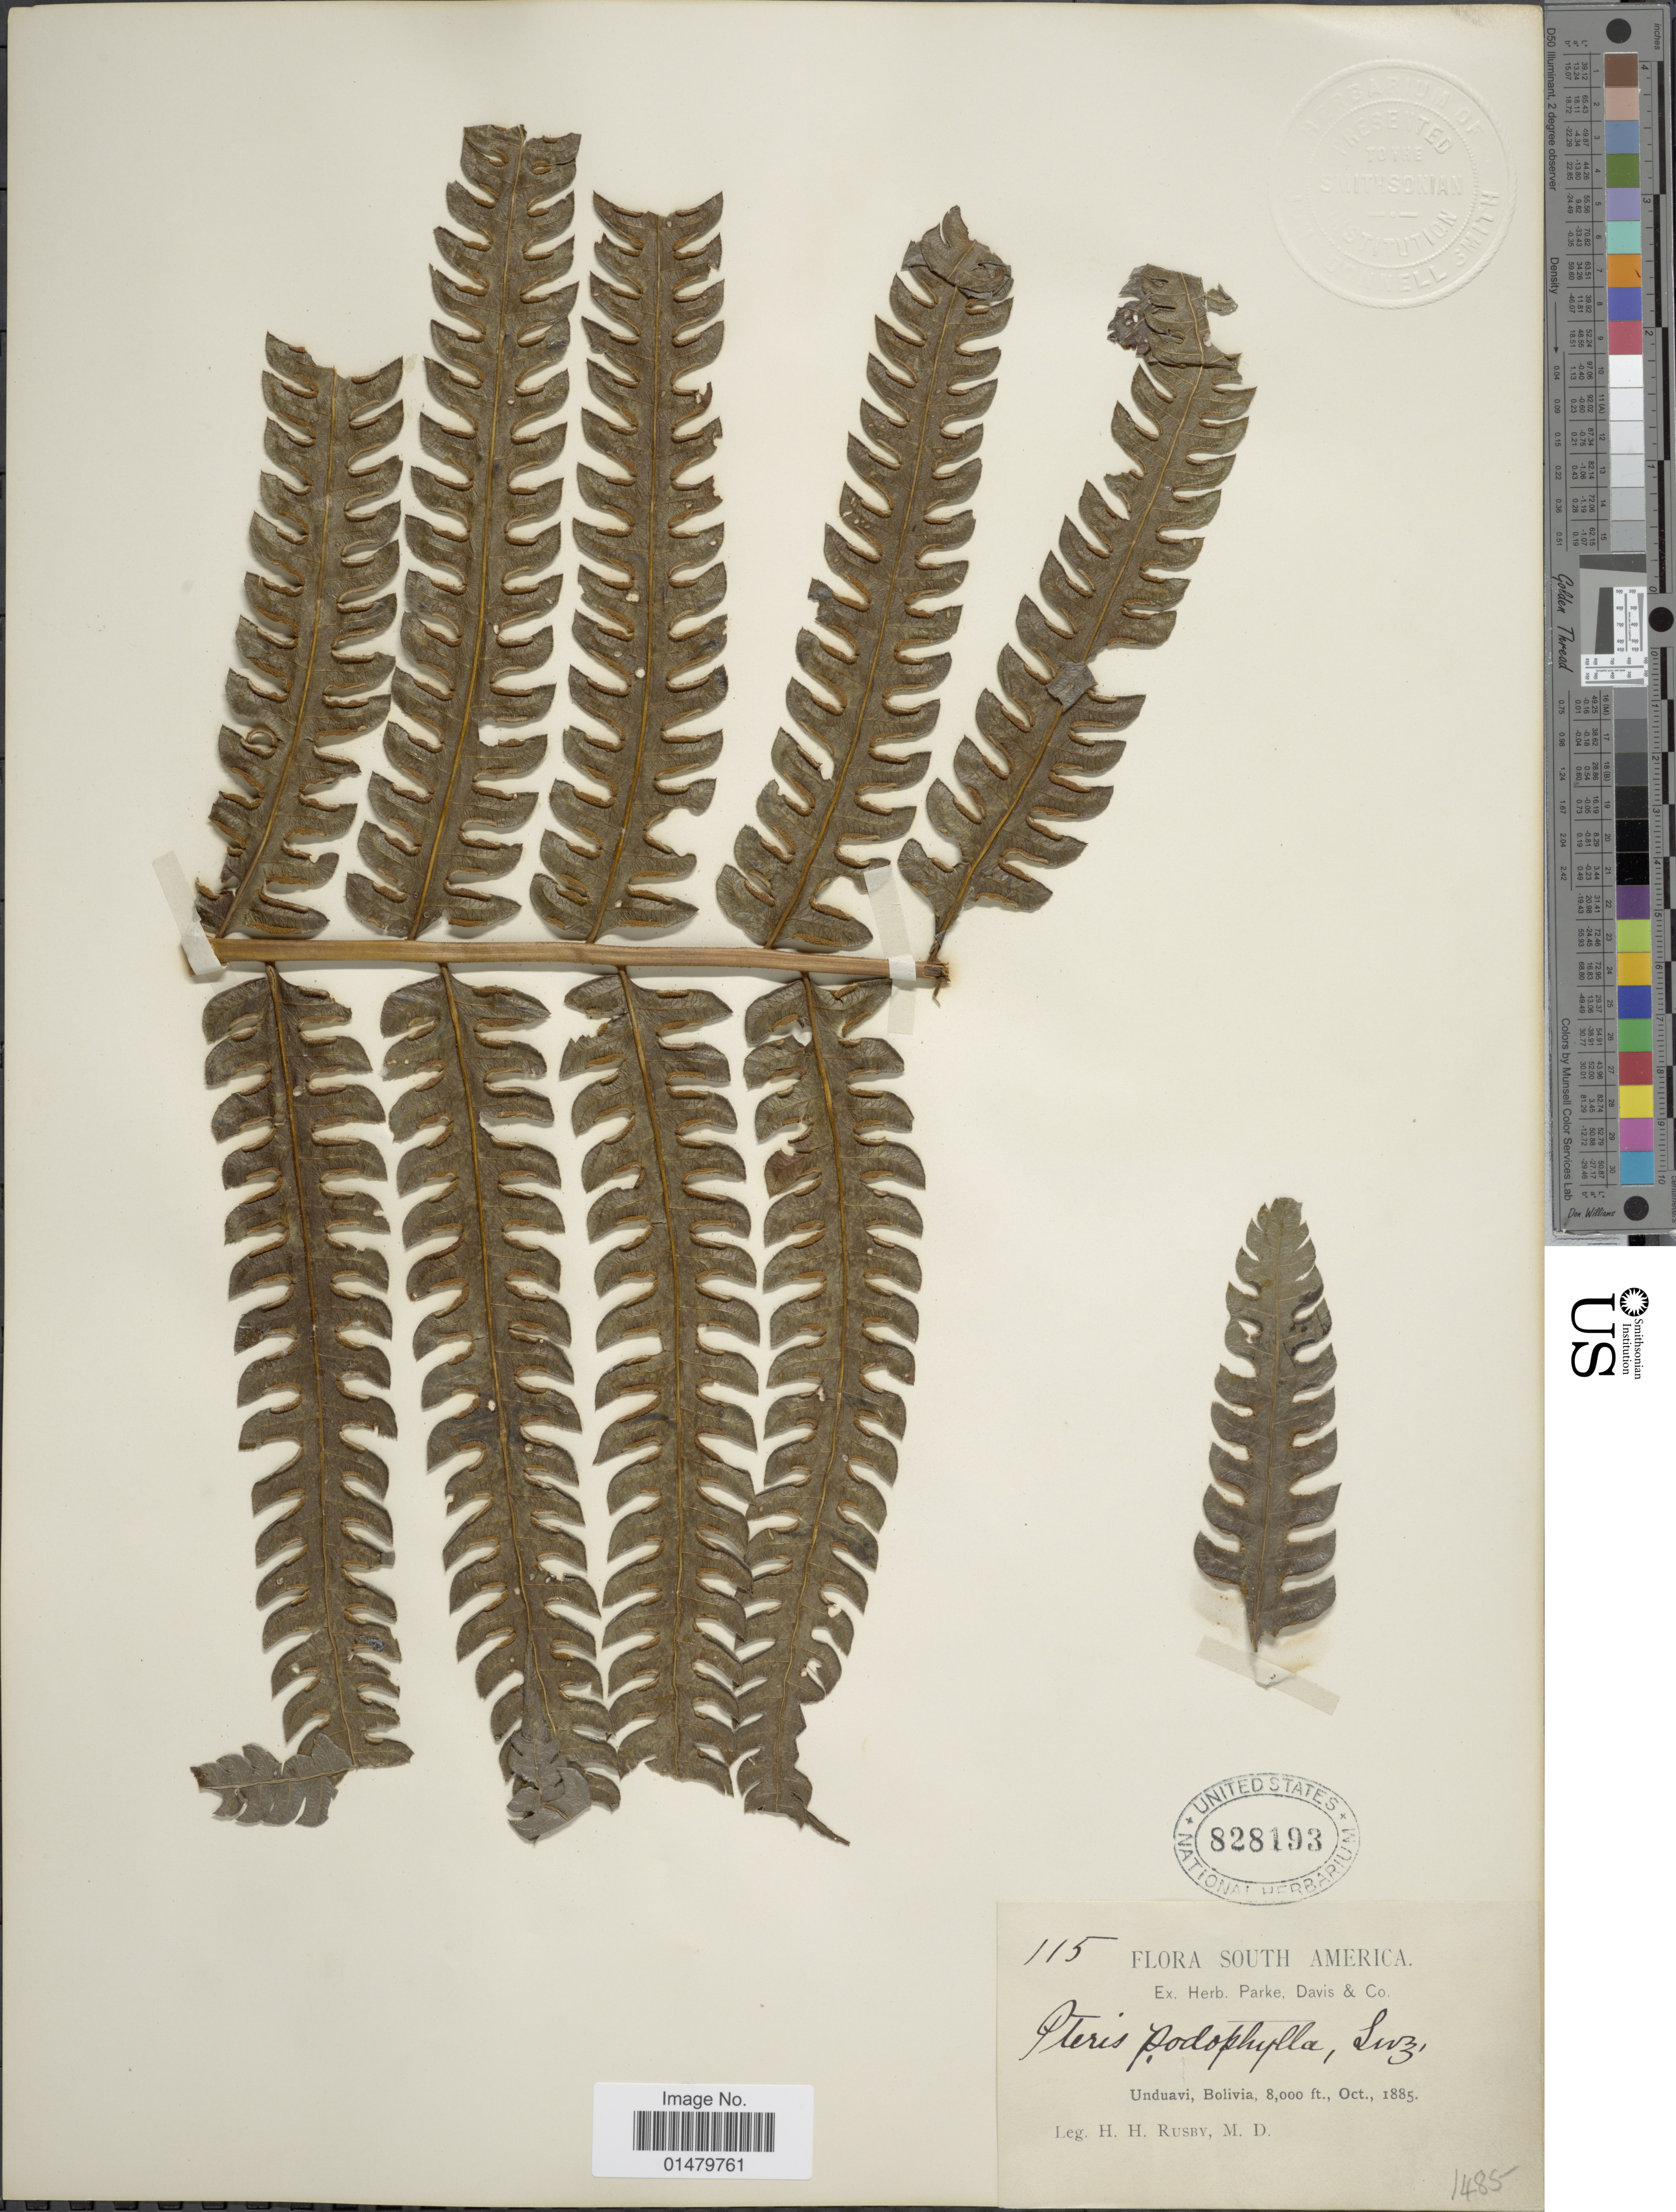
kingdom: Plantae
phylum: Tracheophyta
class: Polypodiopsida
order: Polypodiales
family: Pteridaceae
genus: Pteris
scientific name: Pteris podophylla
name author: Sw.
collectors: H. H. Rusby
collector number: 115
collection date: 1885-10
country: Bolivia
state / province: La Paz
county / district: Nor Yungas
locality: Unduavi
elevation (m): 2438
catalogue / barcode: US 828193